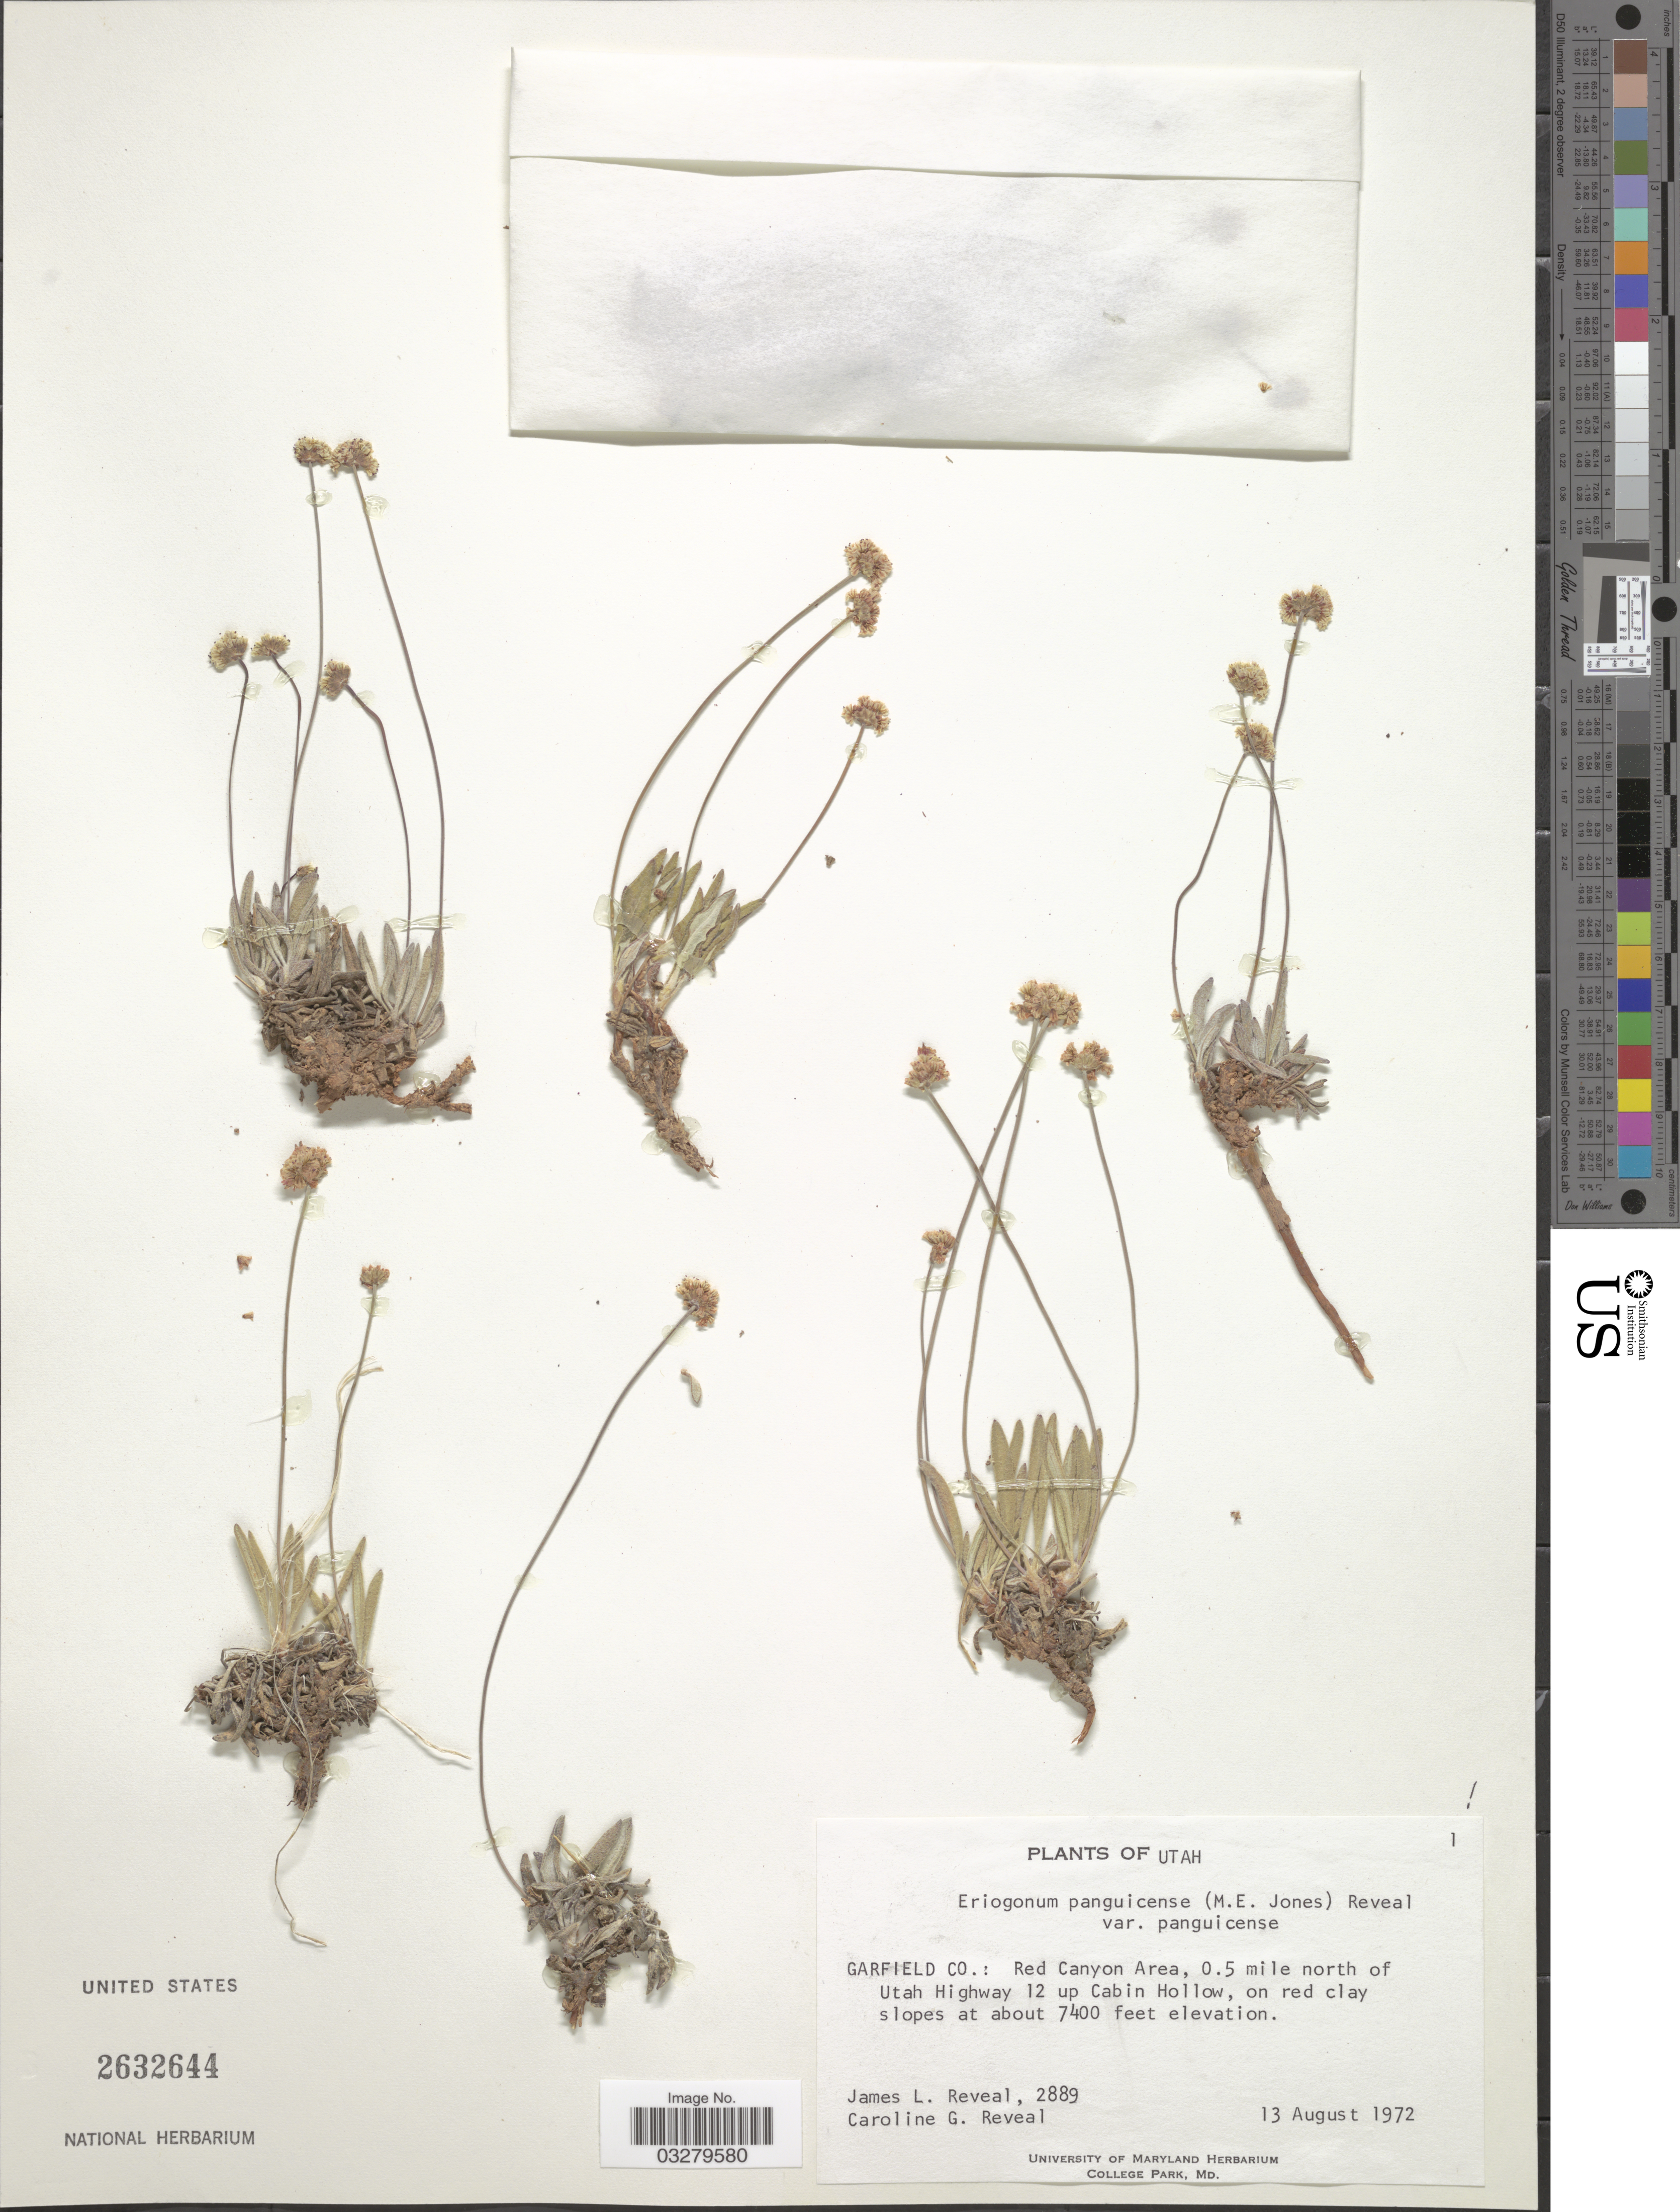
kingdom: Plantae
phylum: Tracheophyta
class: Magnoliopsida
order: Caryophyllales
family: Polygonaceae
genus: Eriogonum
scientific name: Eriogonum panguicense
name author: (M.E. Jones) Reveal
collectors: J. L. Reveal & C. G. Reveal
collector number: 2889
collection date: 1972-08-13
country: United States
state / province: Utah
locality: Garfield Co.: Red Canyon Area, 0.5 mile north of Utah Highway 12 up Cabin Hollow.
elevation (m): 2256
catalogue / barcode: US 2632644